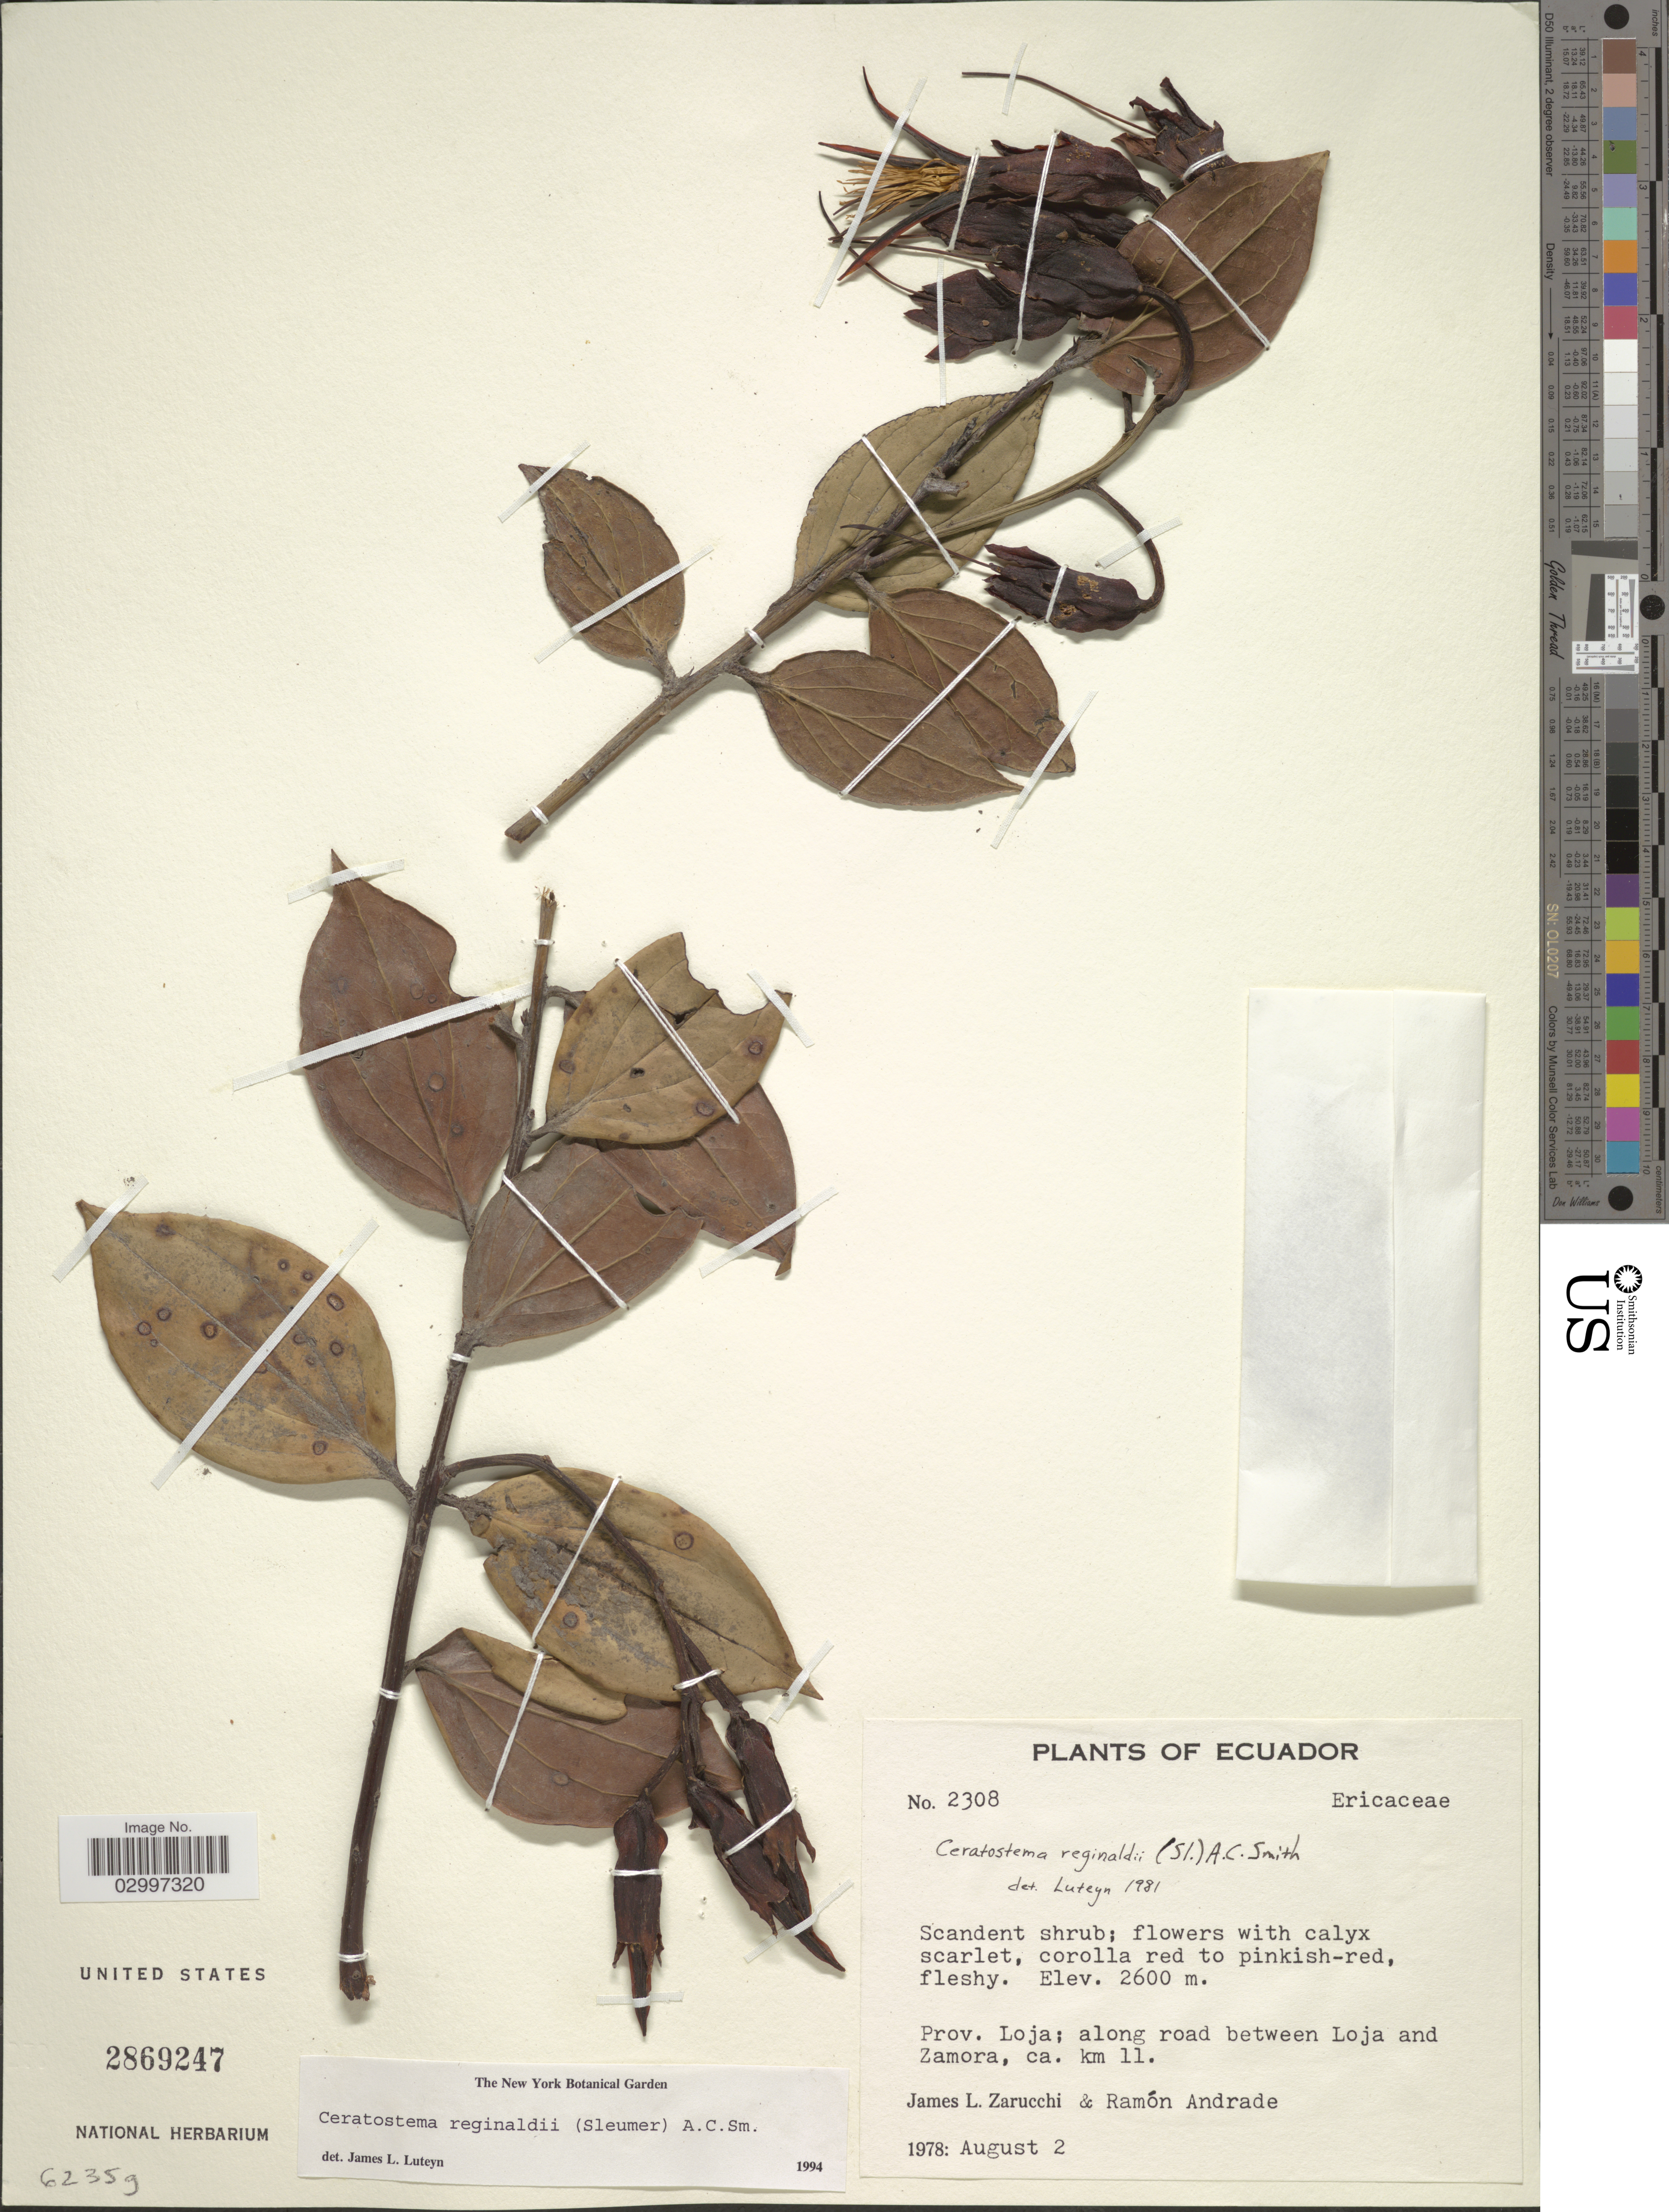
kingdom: Plantae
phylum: Tracheophyta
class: Magnoliopsida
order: Ericales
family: Ericaceae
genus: Ceratostema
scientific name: Ceratostema reginaldii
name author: (Sleumer) A.C. Sm.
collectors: J. L. Zarucchi & R. Andrade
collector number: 2308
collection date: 1978-08-02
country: Ecuador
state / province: Loja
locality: Along road between Loja and Zamora, ca. km 11.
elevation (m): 2600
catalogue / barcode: US 2869247